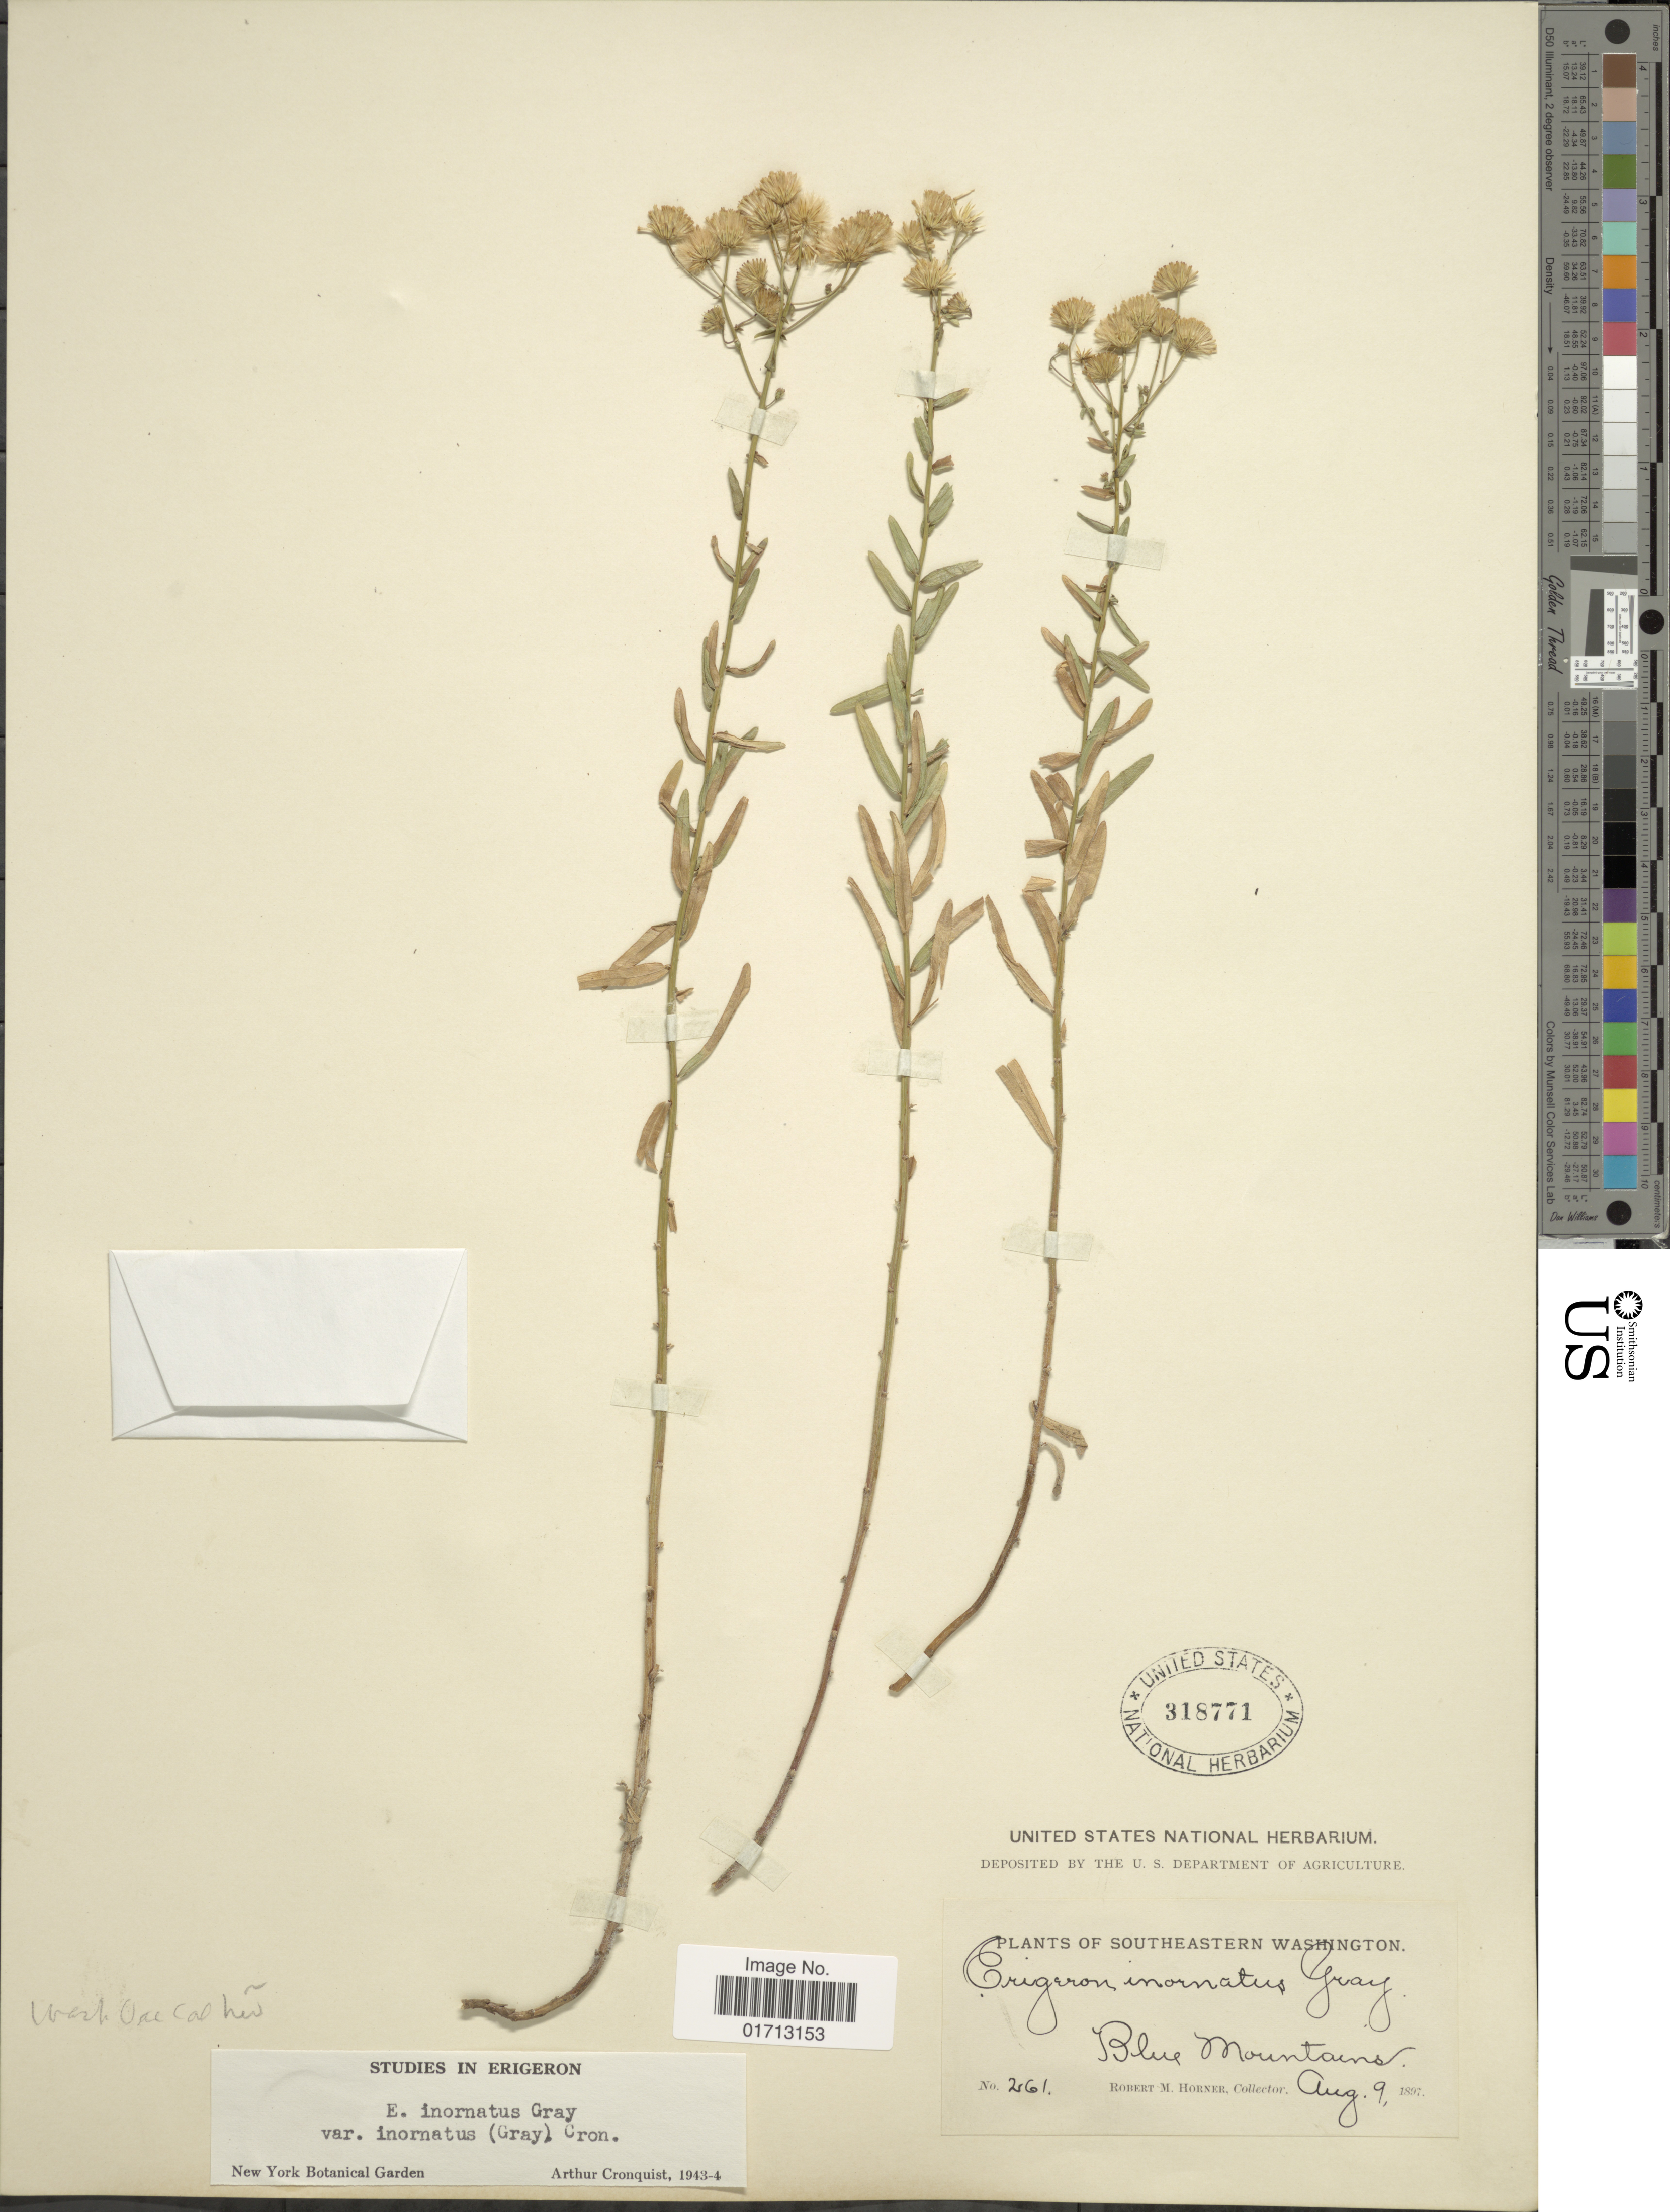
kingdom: Plantae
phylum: Tracheophyta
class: Magnoliopsida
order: Asterales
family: Asteraceae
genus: Erigeron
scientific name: Erigeron inornatus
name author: (A. Gray) A. Gray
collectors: R. Horner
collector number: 261*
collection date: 1897-08-09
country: United States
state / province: Washington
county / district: Clallam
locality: Southeastern Washington, Blue Mountains.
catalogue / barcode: US 318771